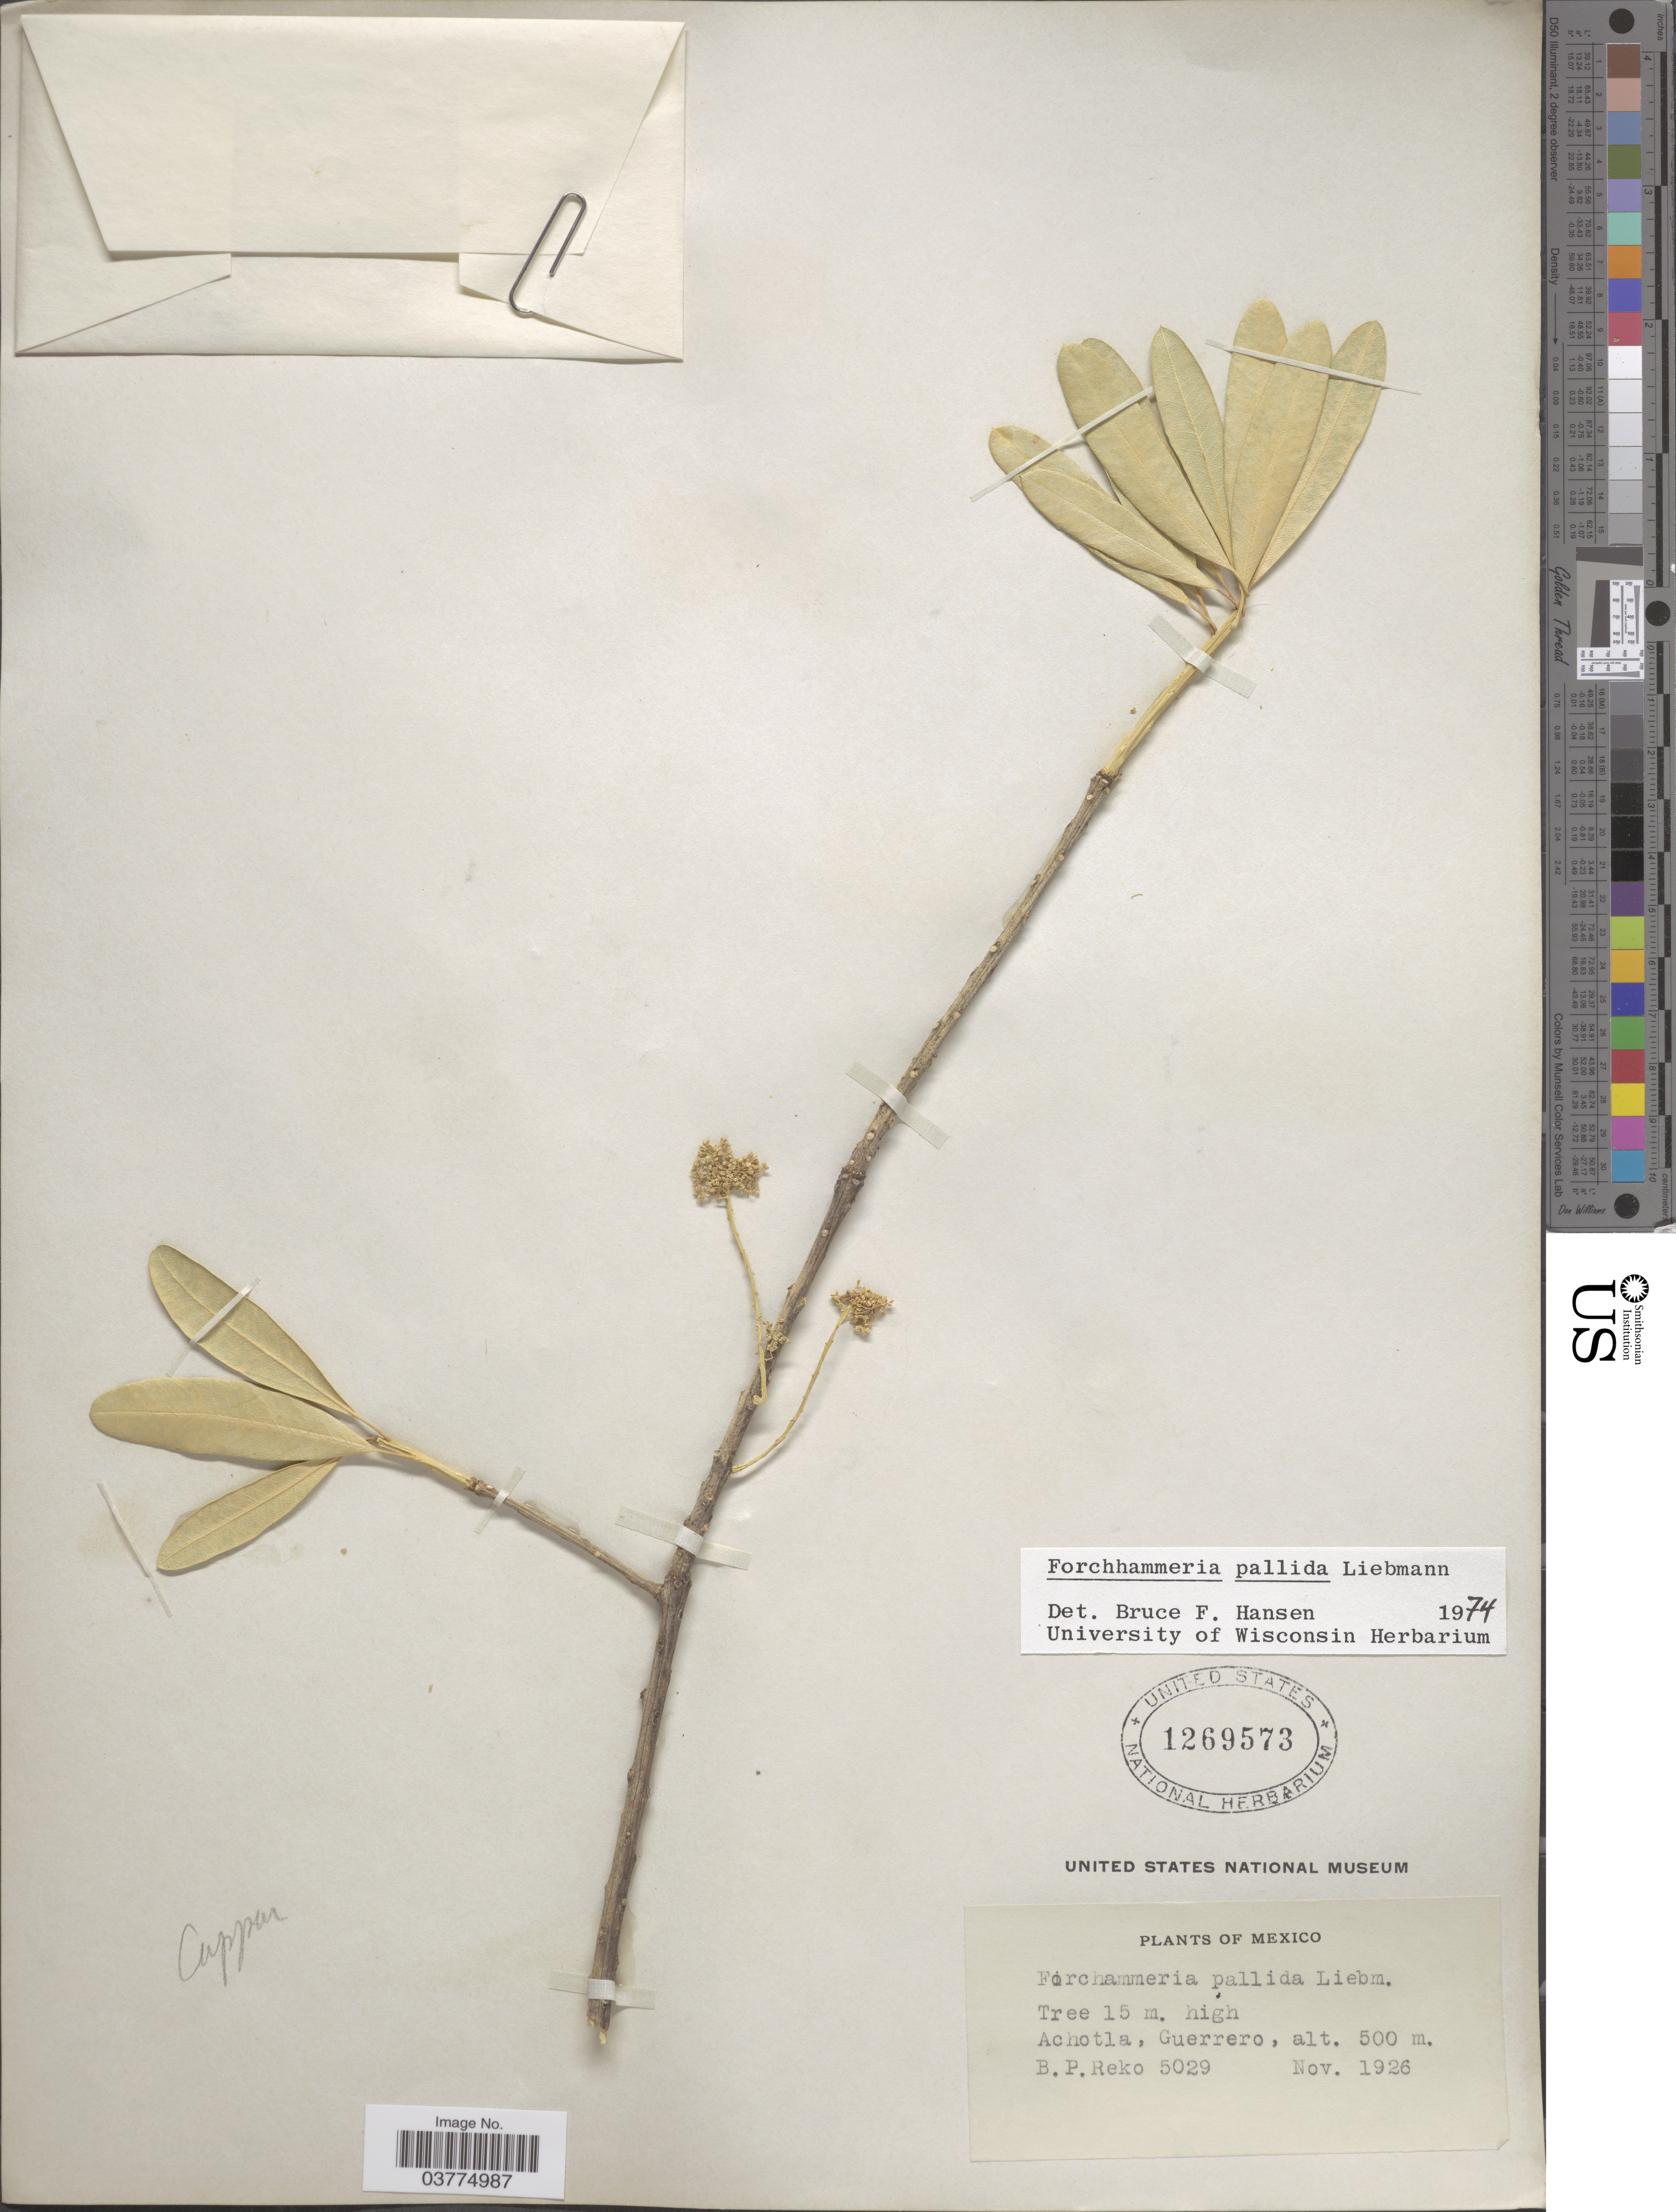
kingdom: Plantae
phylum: Tracheophyta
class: Magnoliopsida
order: Brassicales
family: Stixaceae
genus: Forchhammeria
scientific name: Forchhammeria pallida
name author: Liebm.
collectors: B. P. Reko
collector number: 5029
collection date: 1926-11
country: Mexico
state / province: Guerrero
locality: Achotla, Guerrero.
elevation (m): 500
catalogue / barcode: US 1269573